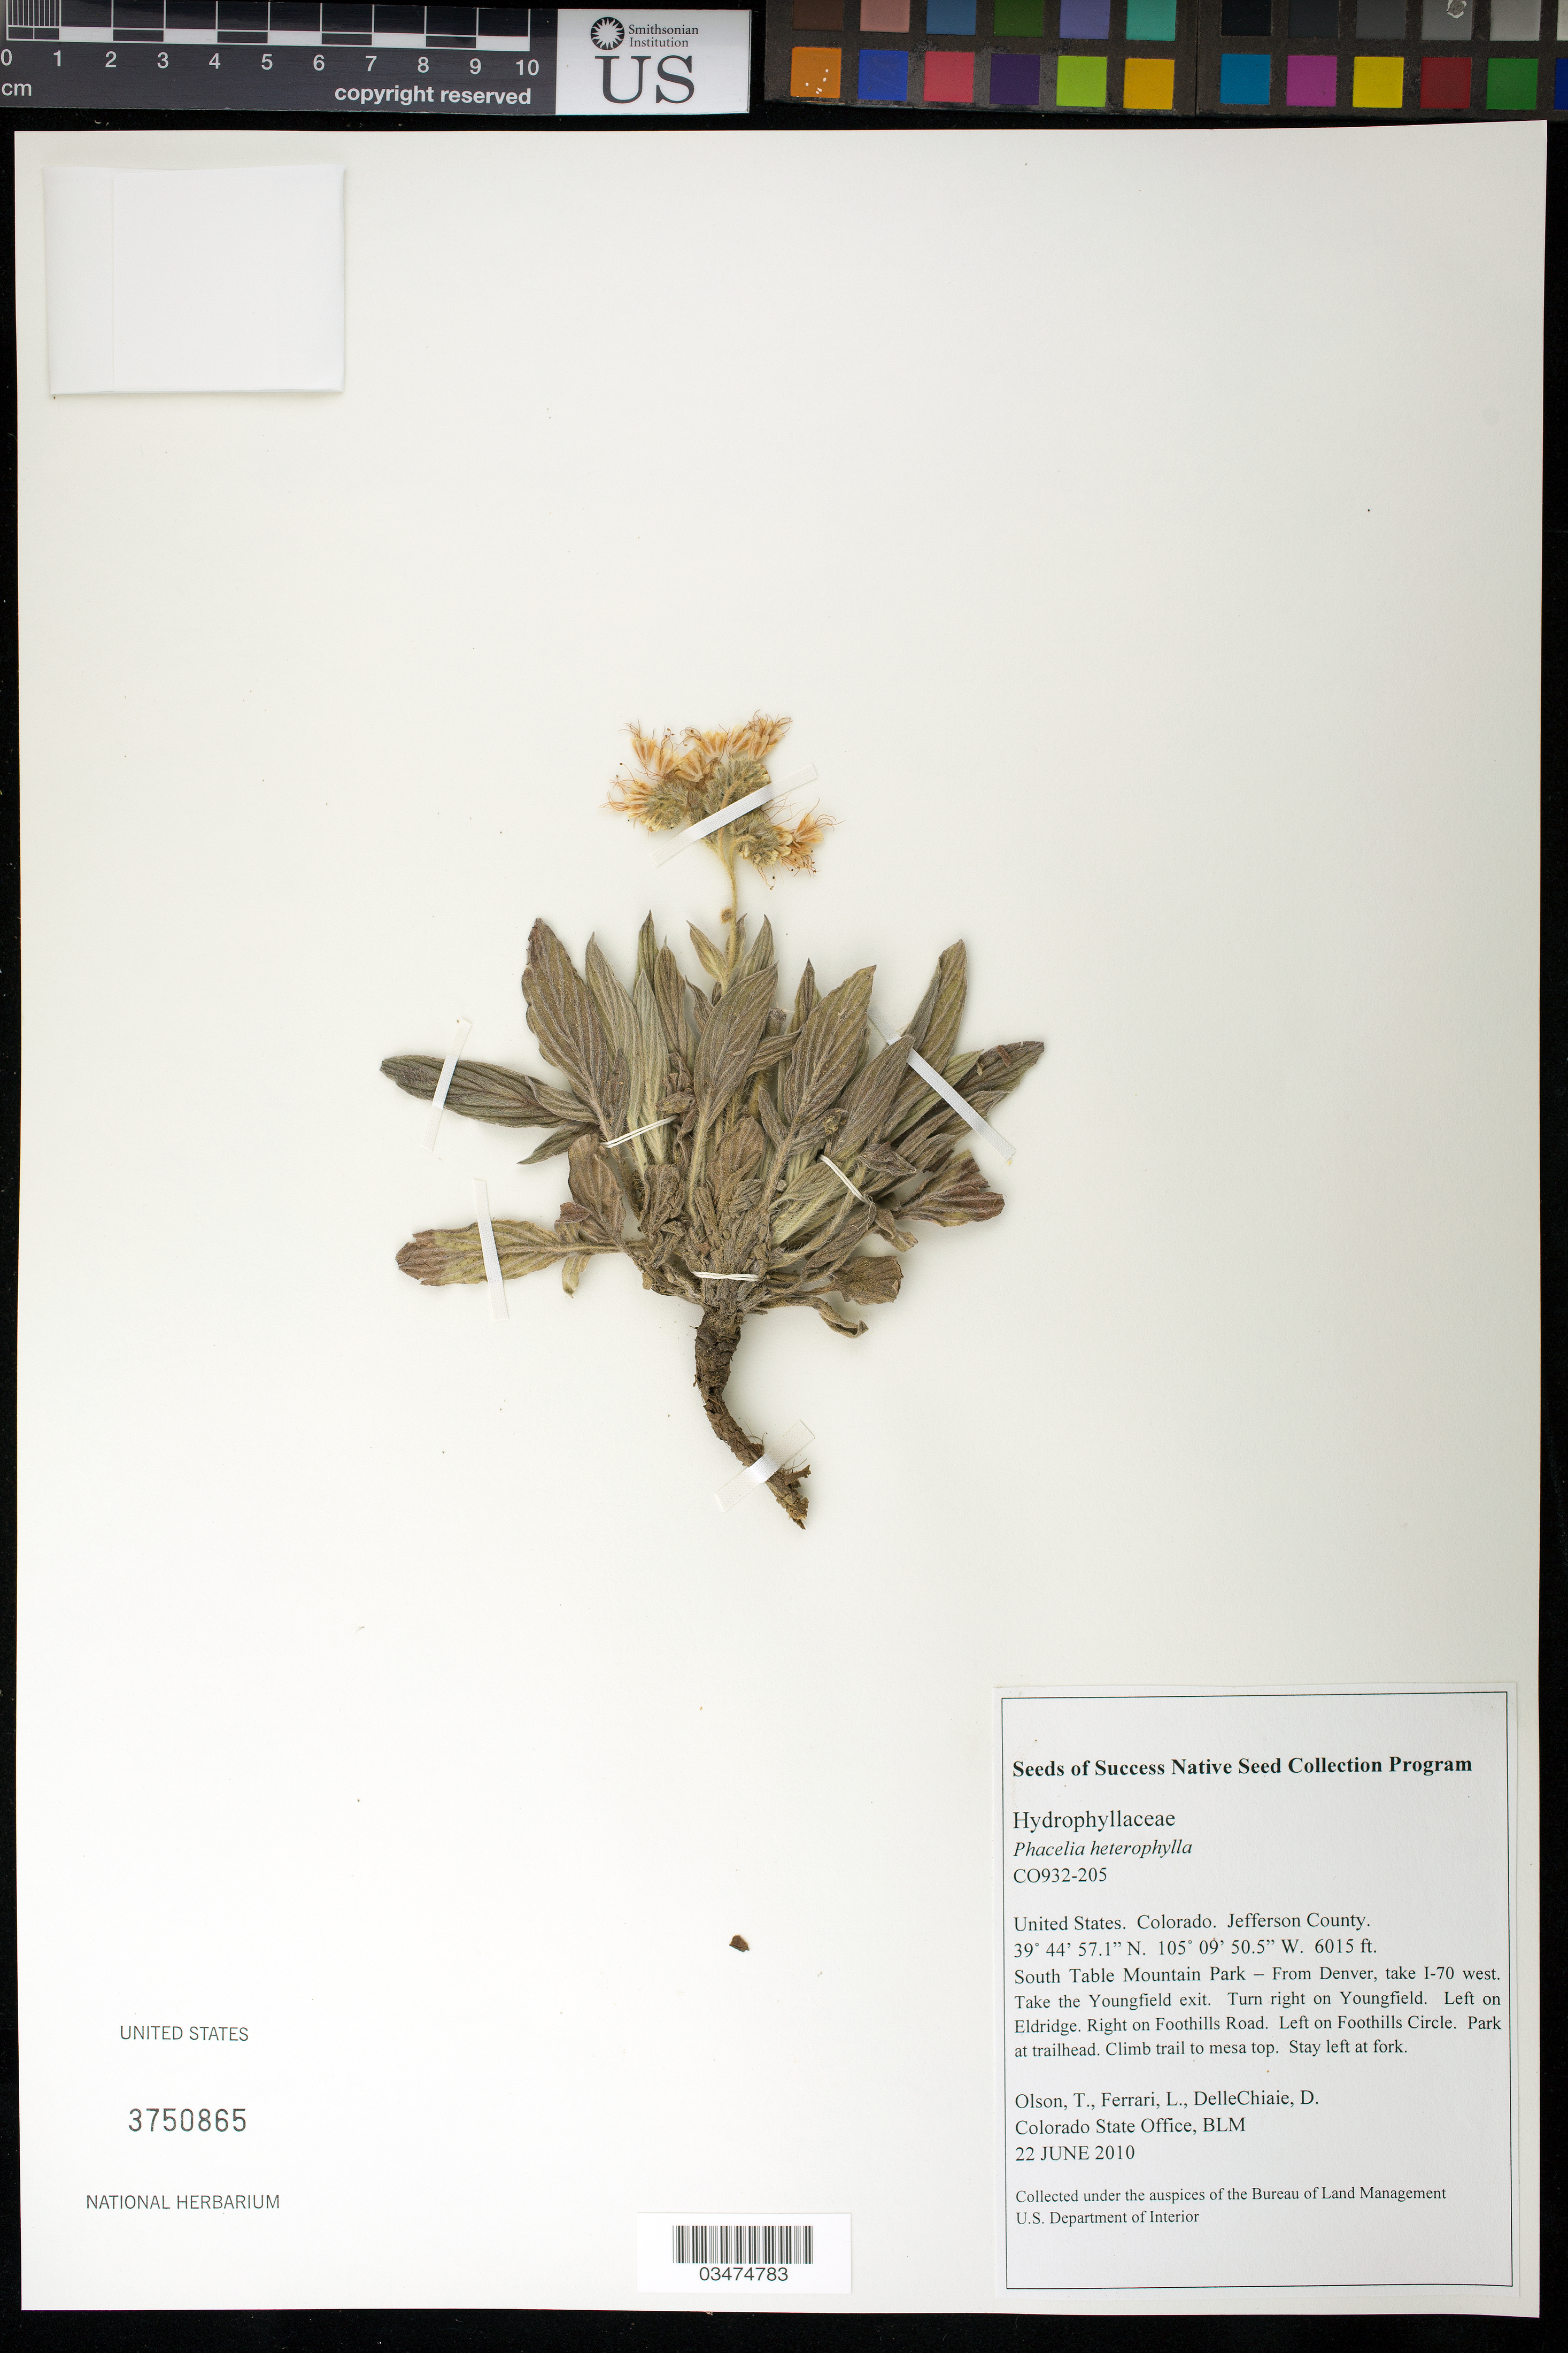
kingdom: Plantae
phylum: Tracheophyta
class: Magnoliopsida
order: Boraginales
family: Hydrophyllaceae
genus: Phacelia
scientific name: Phacelia heterophylla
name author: Pursh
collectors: T. Olson, L. Ferrari & D. DelleChiaie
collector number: CO932-205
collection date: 2010-06-22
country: United States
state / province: Colorado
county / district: Jefferson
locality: South Table Mountain Park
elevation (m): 1833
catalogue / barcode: US 3750865